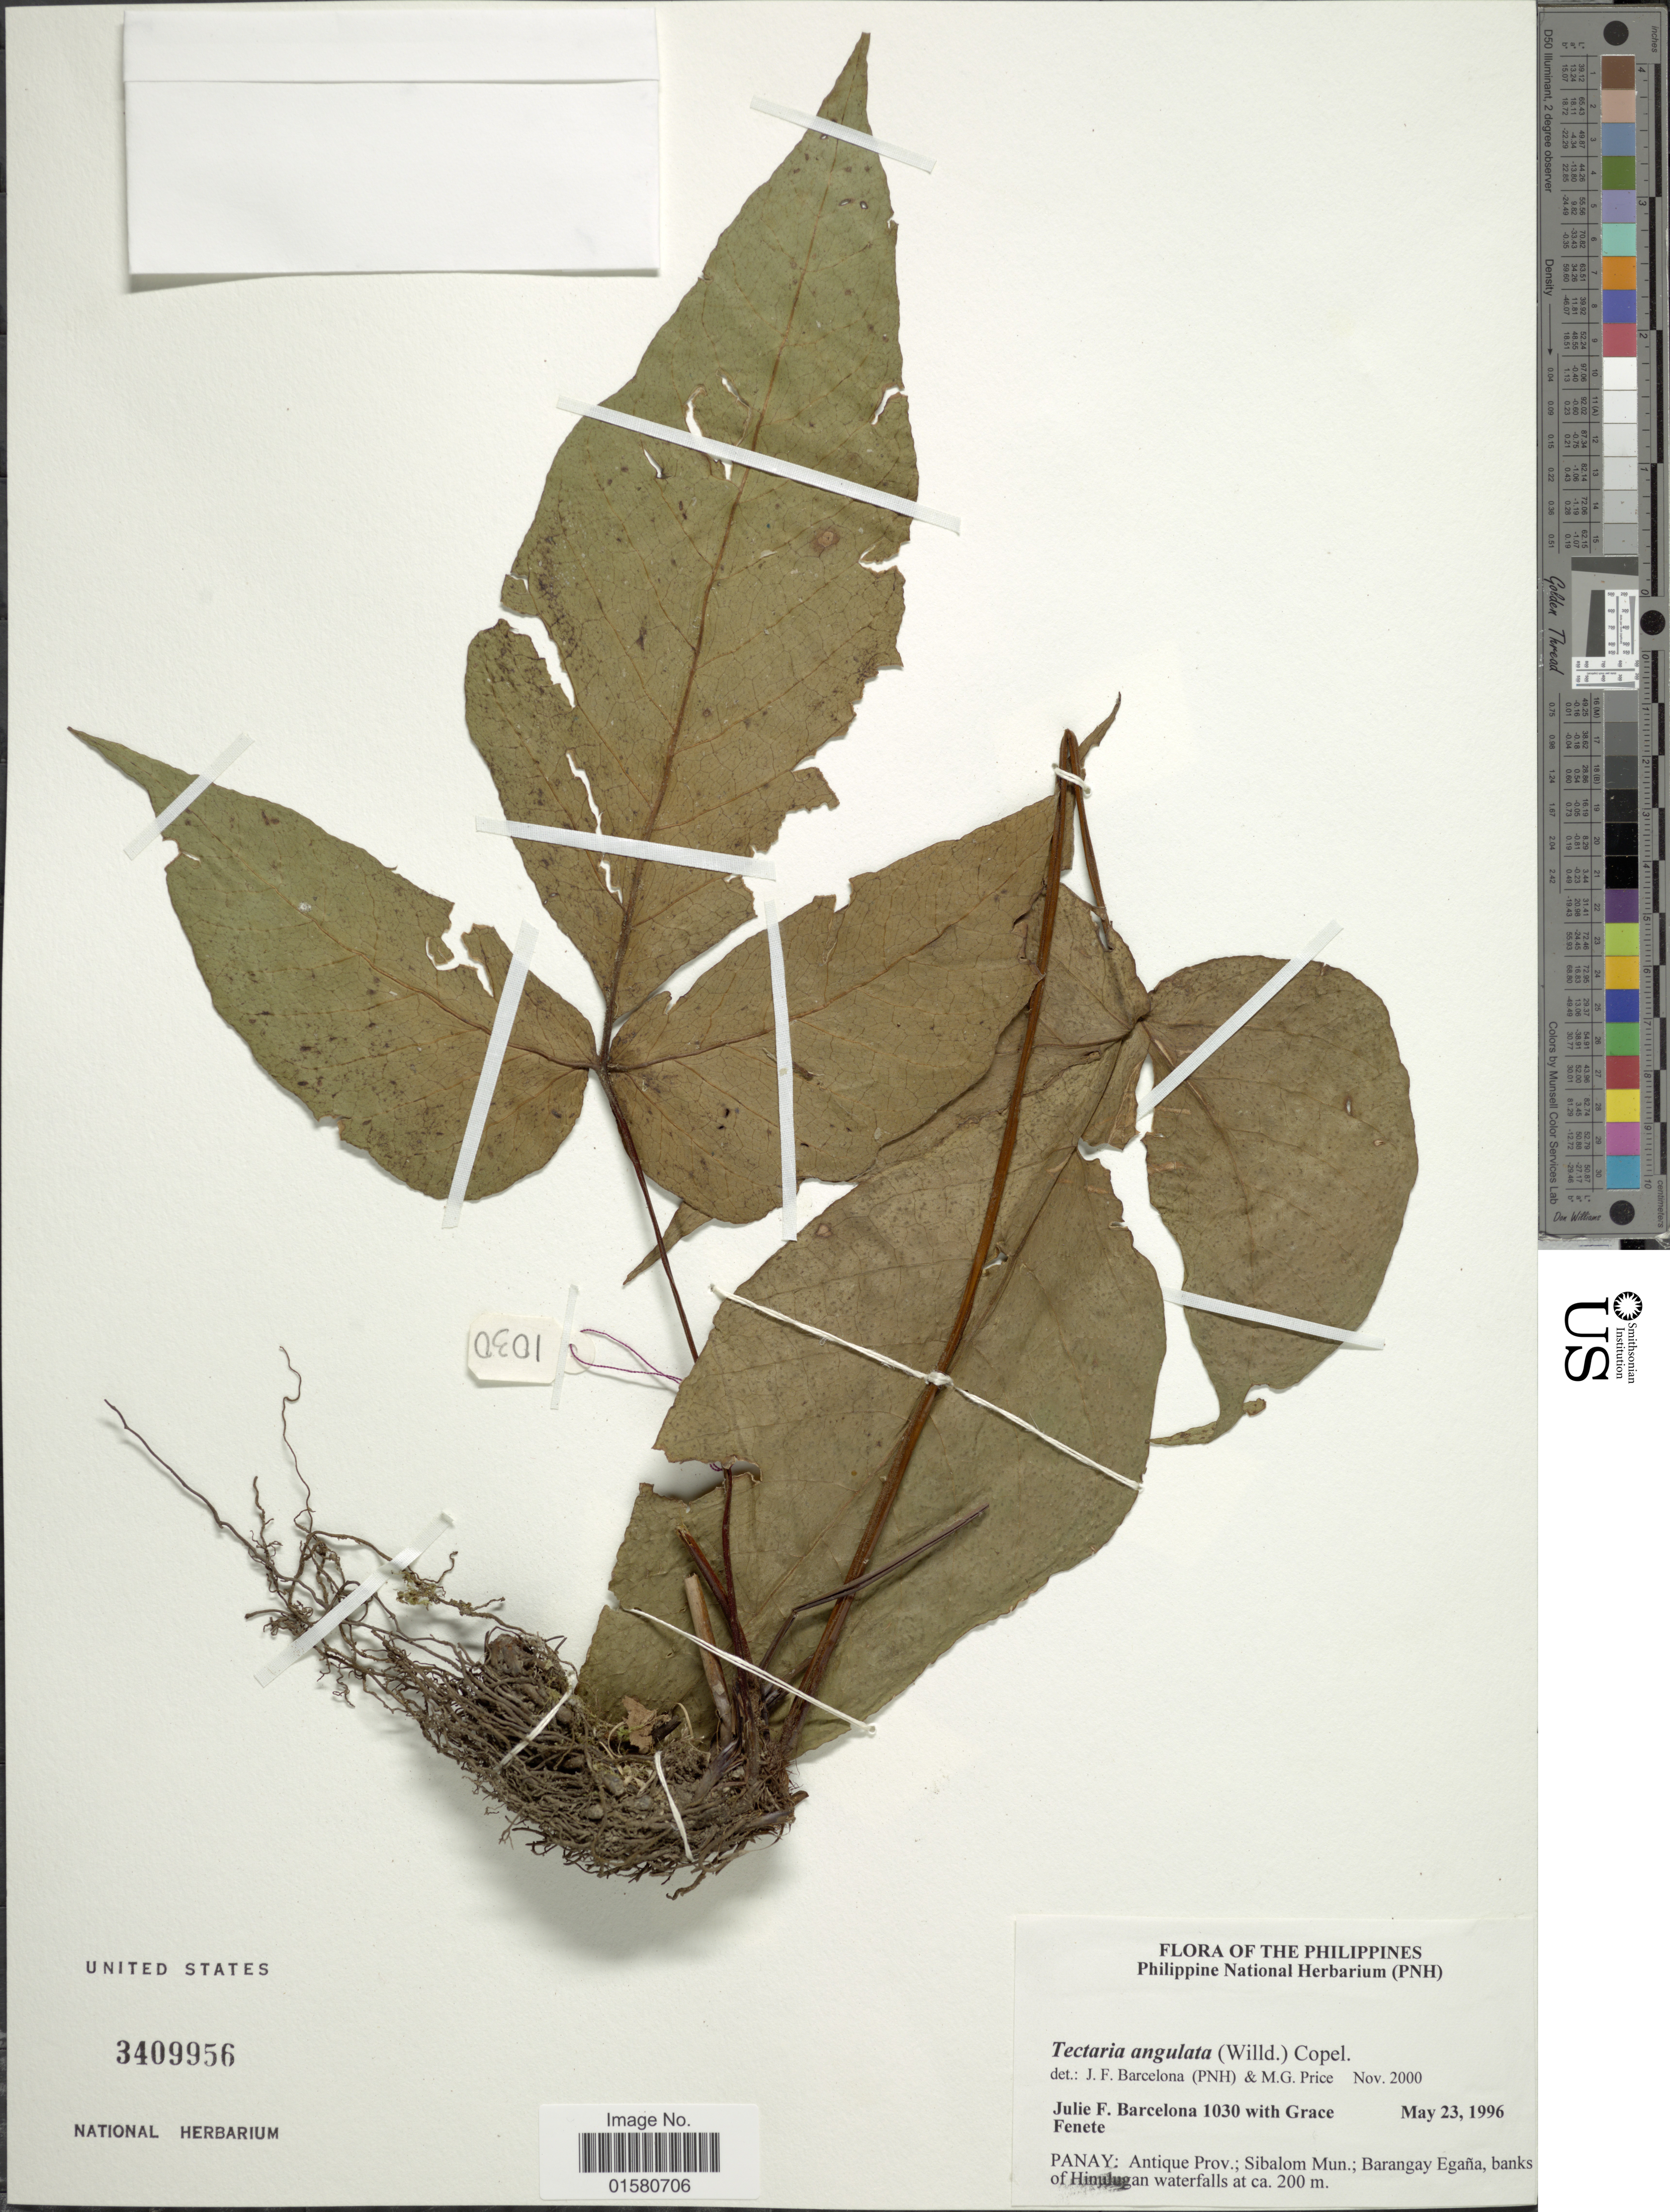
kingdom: Plantae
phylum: Tracheophyta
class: Polypodiopsida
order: Polypodiales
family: Tectariaceae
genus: Tectaria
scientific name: Tectaria angulata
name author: (Willd.) Copel.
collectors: J. F. Barcelona & G. Fenete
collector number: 1030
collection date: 1996-05-23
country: Philippines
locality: Panay: Antique Prov.; Sibalon Mun.; Barangay Egana, banks of Hinulugan waterfalls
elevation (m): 200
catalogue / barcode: US 3409956